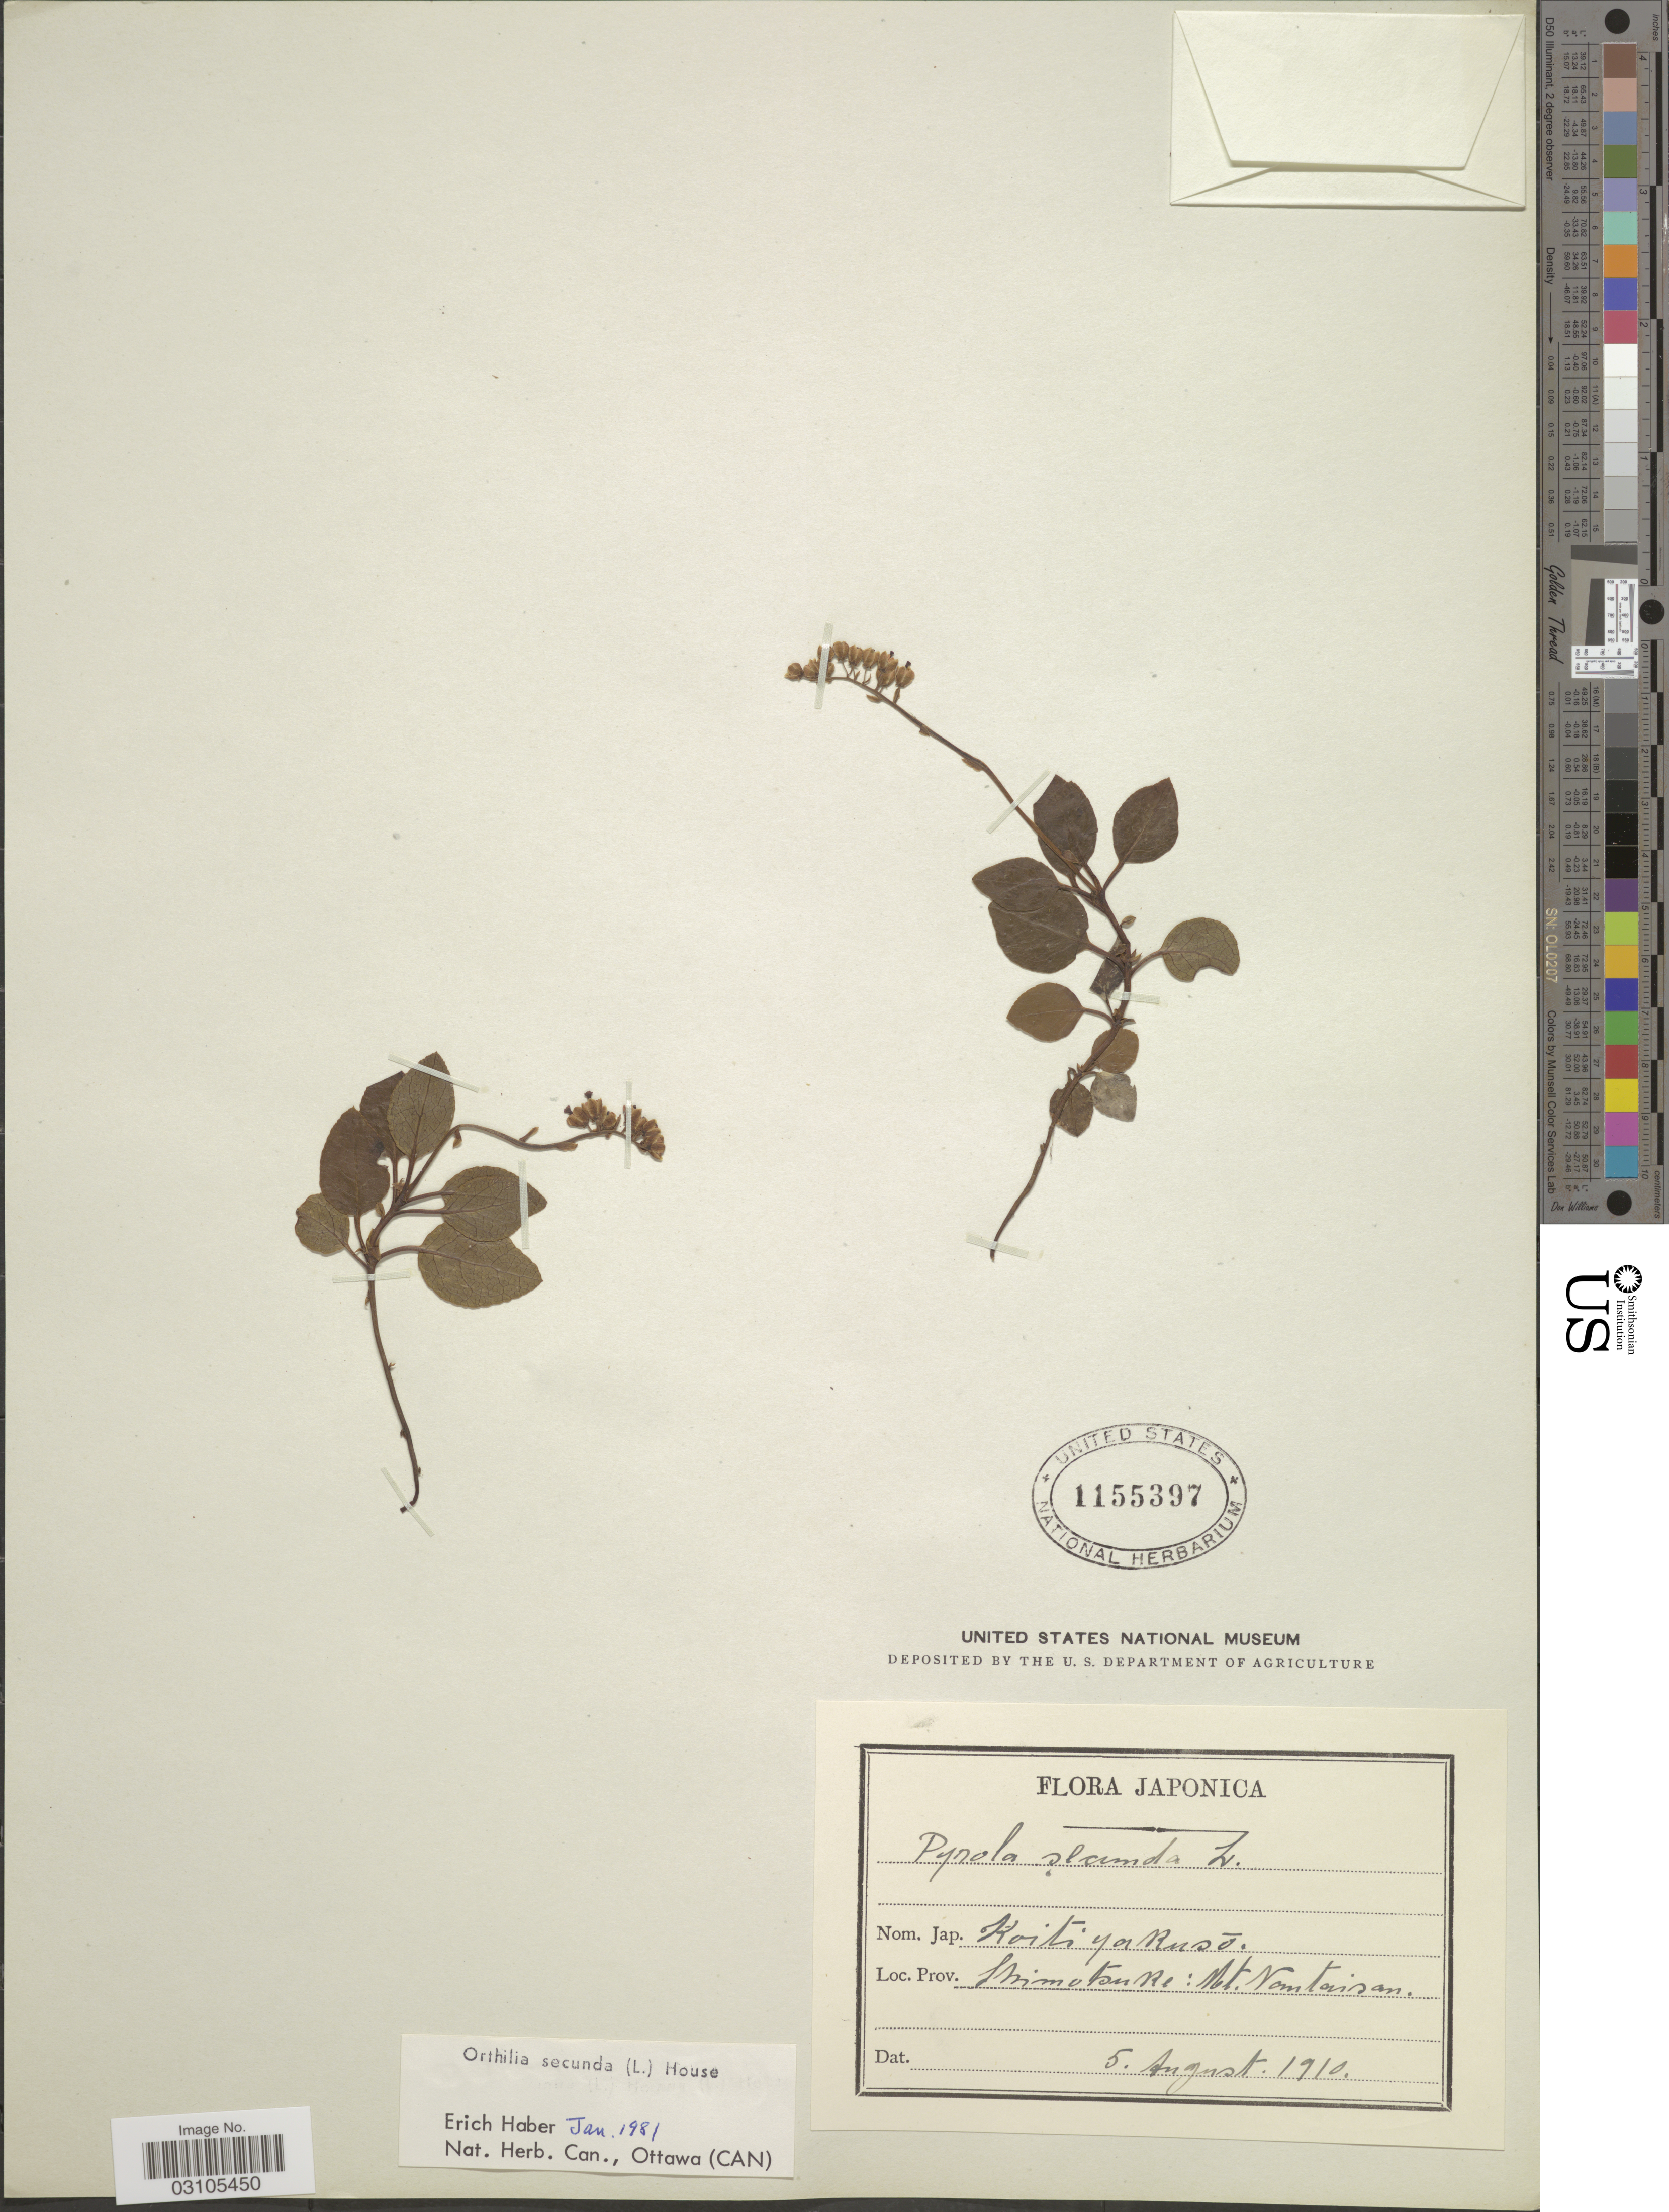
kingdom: Plantae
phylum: Tracheophyta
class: Magnoliopsida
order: Ericales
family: Ericaceae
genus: Orthilia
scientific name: Orthilia secunda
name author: (L.) House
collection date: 1910-08-05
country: Japan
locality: Shimotsuke: mt. Nantaisan.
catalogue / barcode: US 1155397